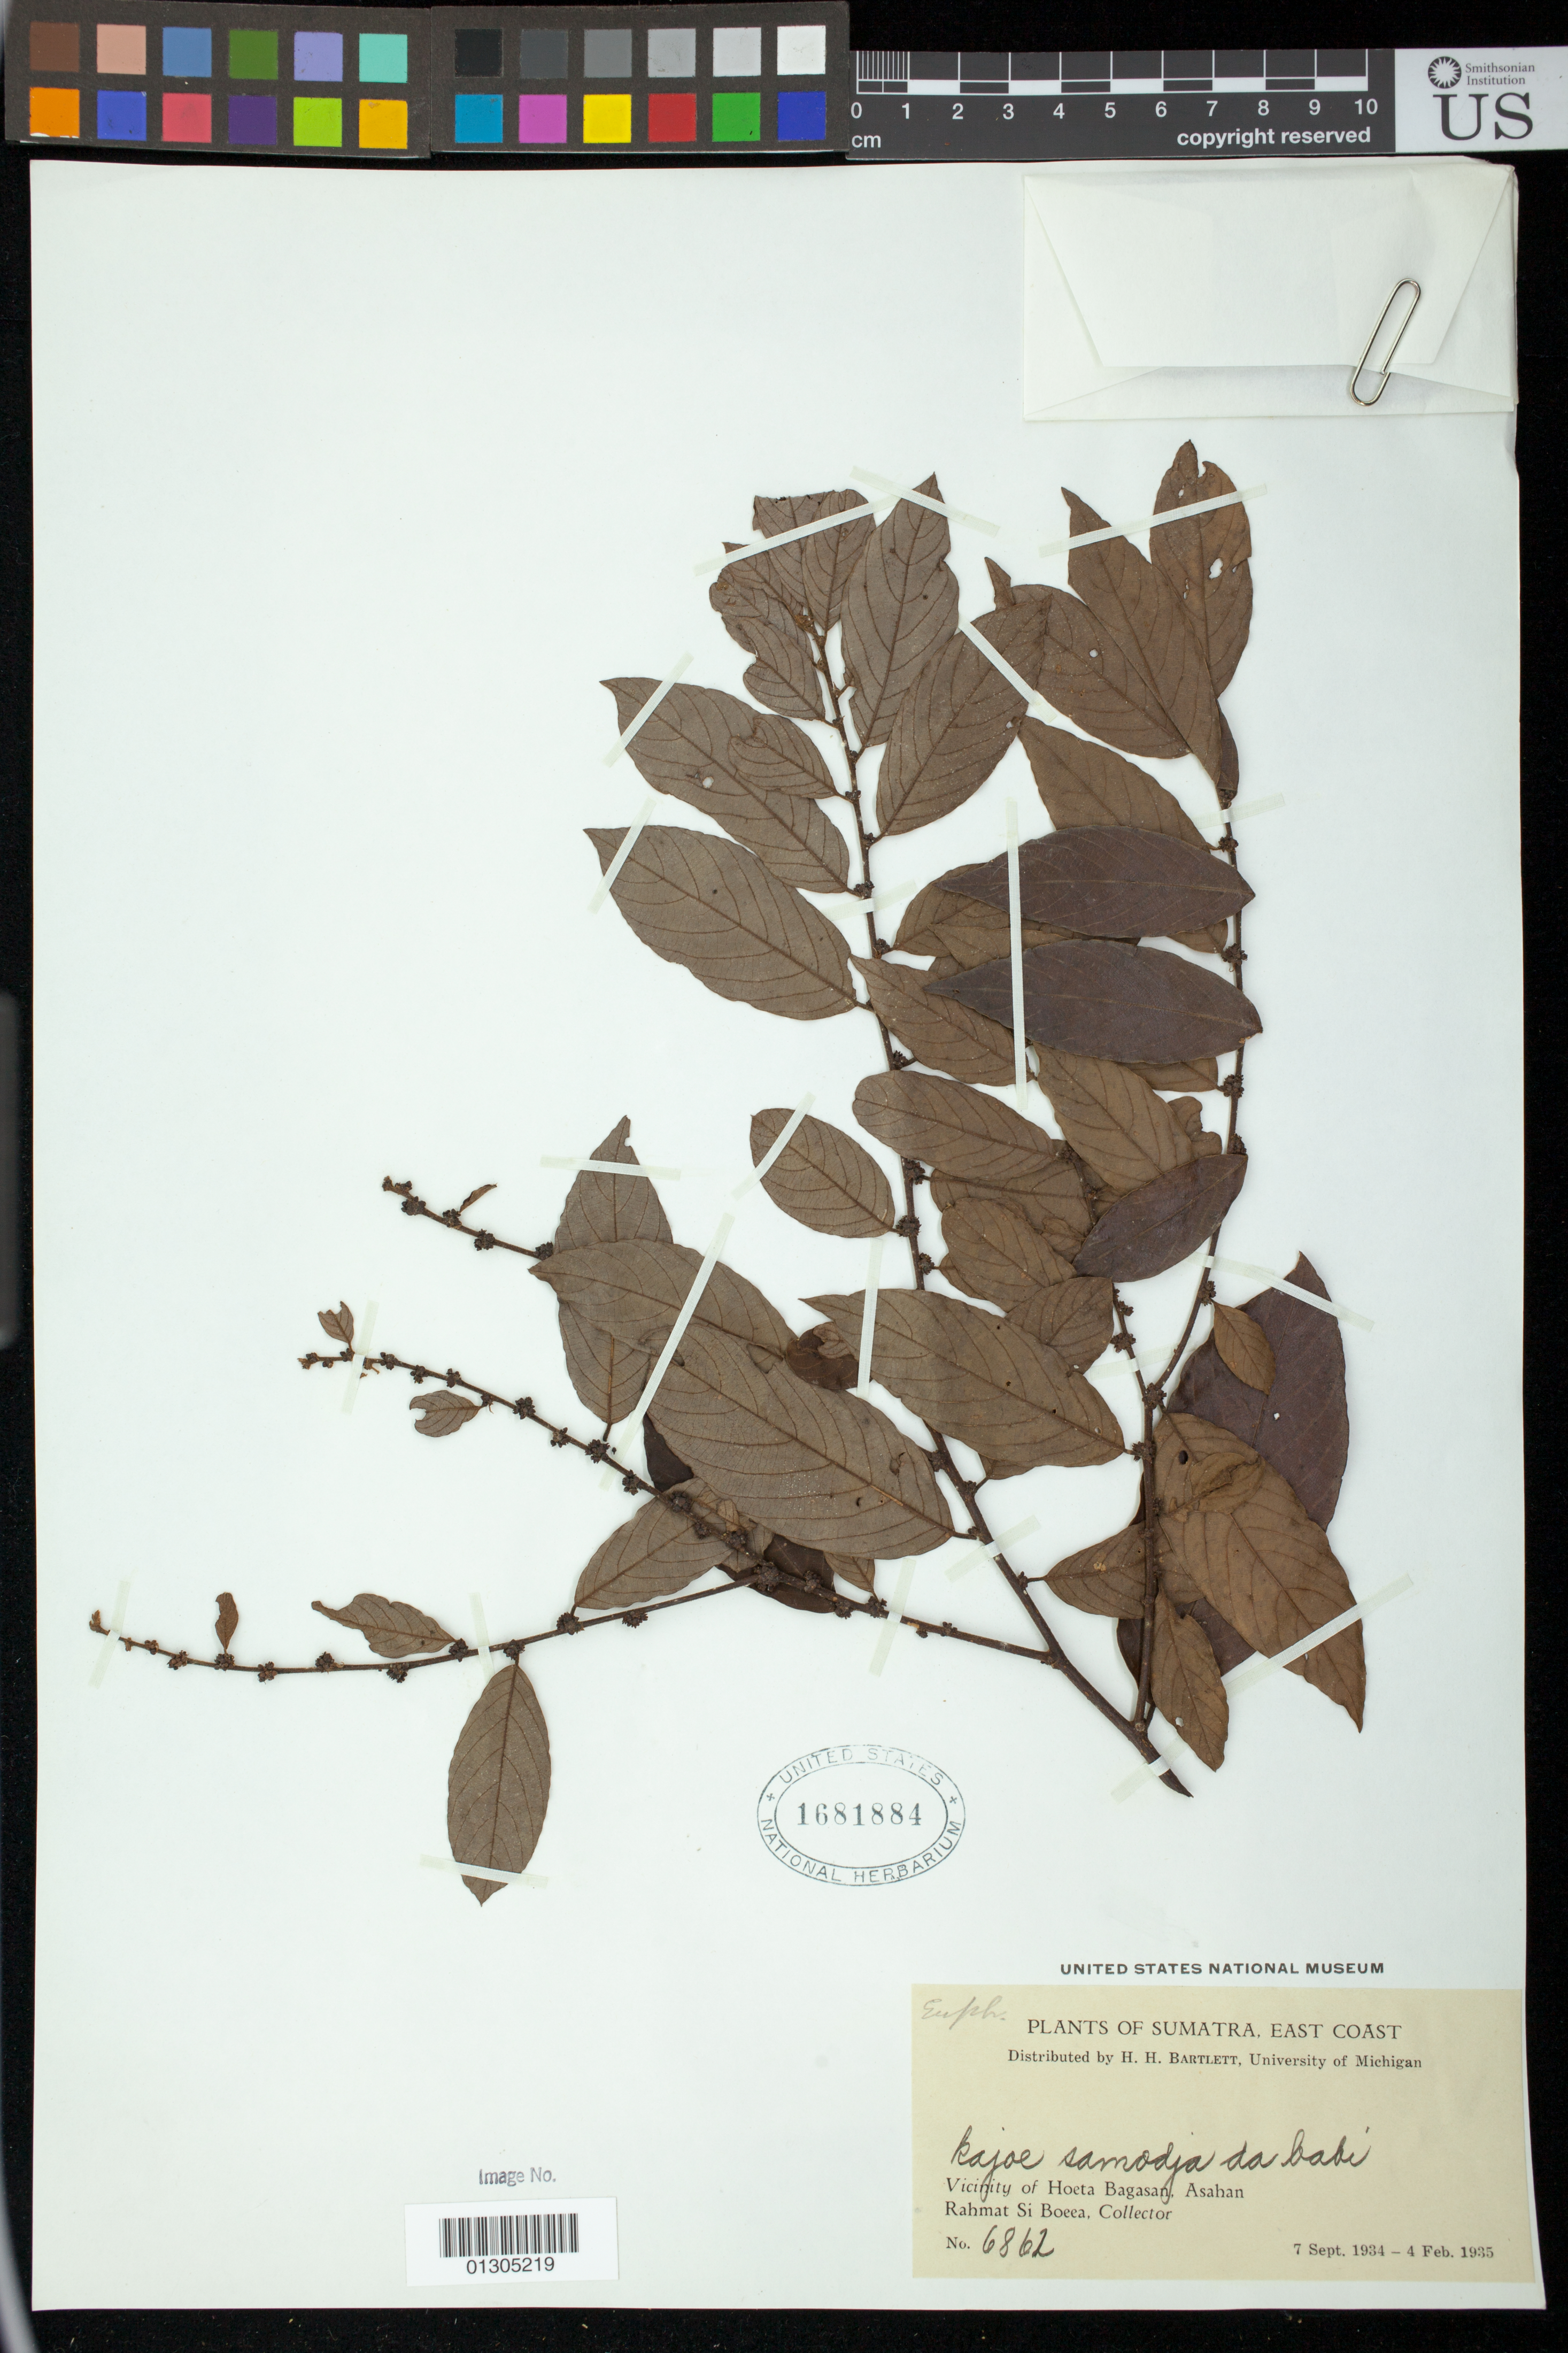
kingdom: Plantae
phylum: Tracheophyta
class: Magnoliopsida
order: Malpighiales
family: Euphorbiaceae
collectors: Rahmat Si Boeea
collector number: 6862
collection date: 1934-09-07/1935-02-04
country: Indonesia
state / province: Sumatra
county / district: Sumatera Utara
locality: Vicinity of Hoeta Bagasan (Huta Bagasan), Asahan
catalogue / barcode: US 1681884